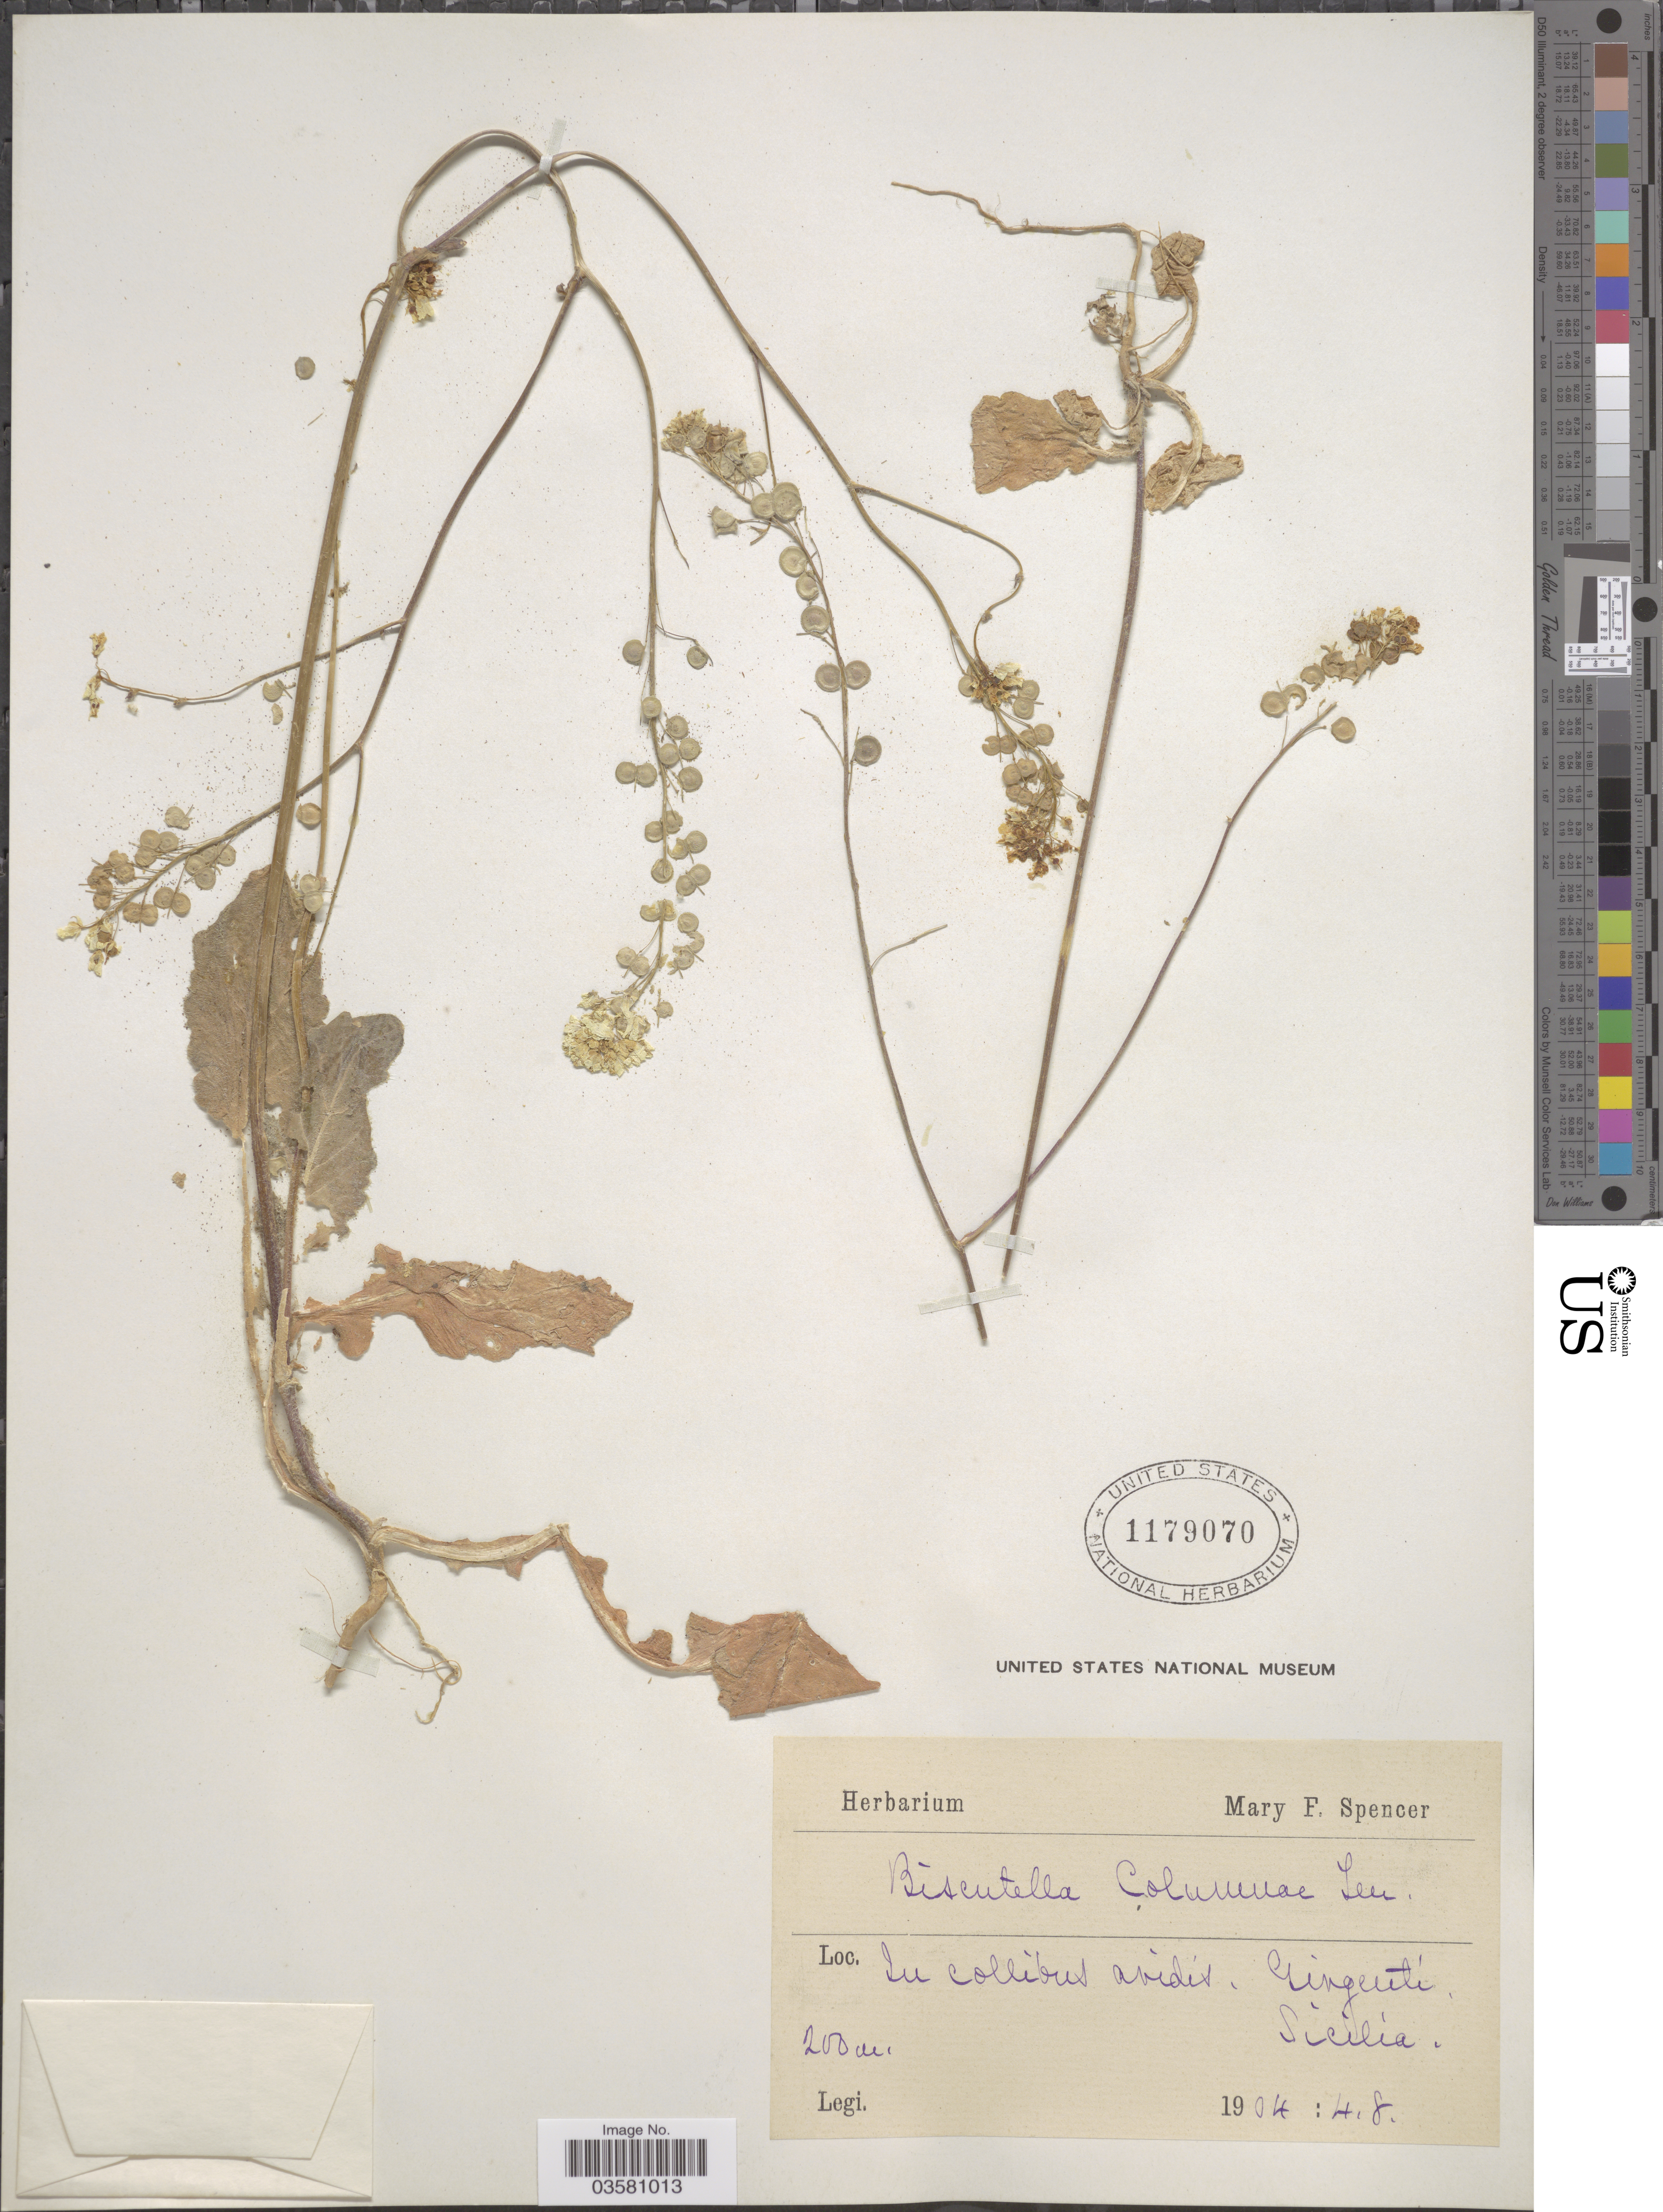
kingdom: Plantae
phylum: Tracheophyta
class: Magnoliopsida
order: Brassicales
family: Brassicaceae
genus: Biscutella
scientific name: Biscutella columnae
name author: Ten.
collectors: M. Spencer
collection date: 1904-04-08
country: Italy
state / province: Siciliana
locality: In collibus avidis. Ginguete [interpreted], Sicilia.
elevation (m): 200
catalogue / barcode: US 1179070